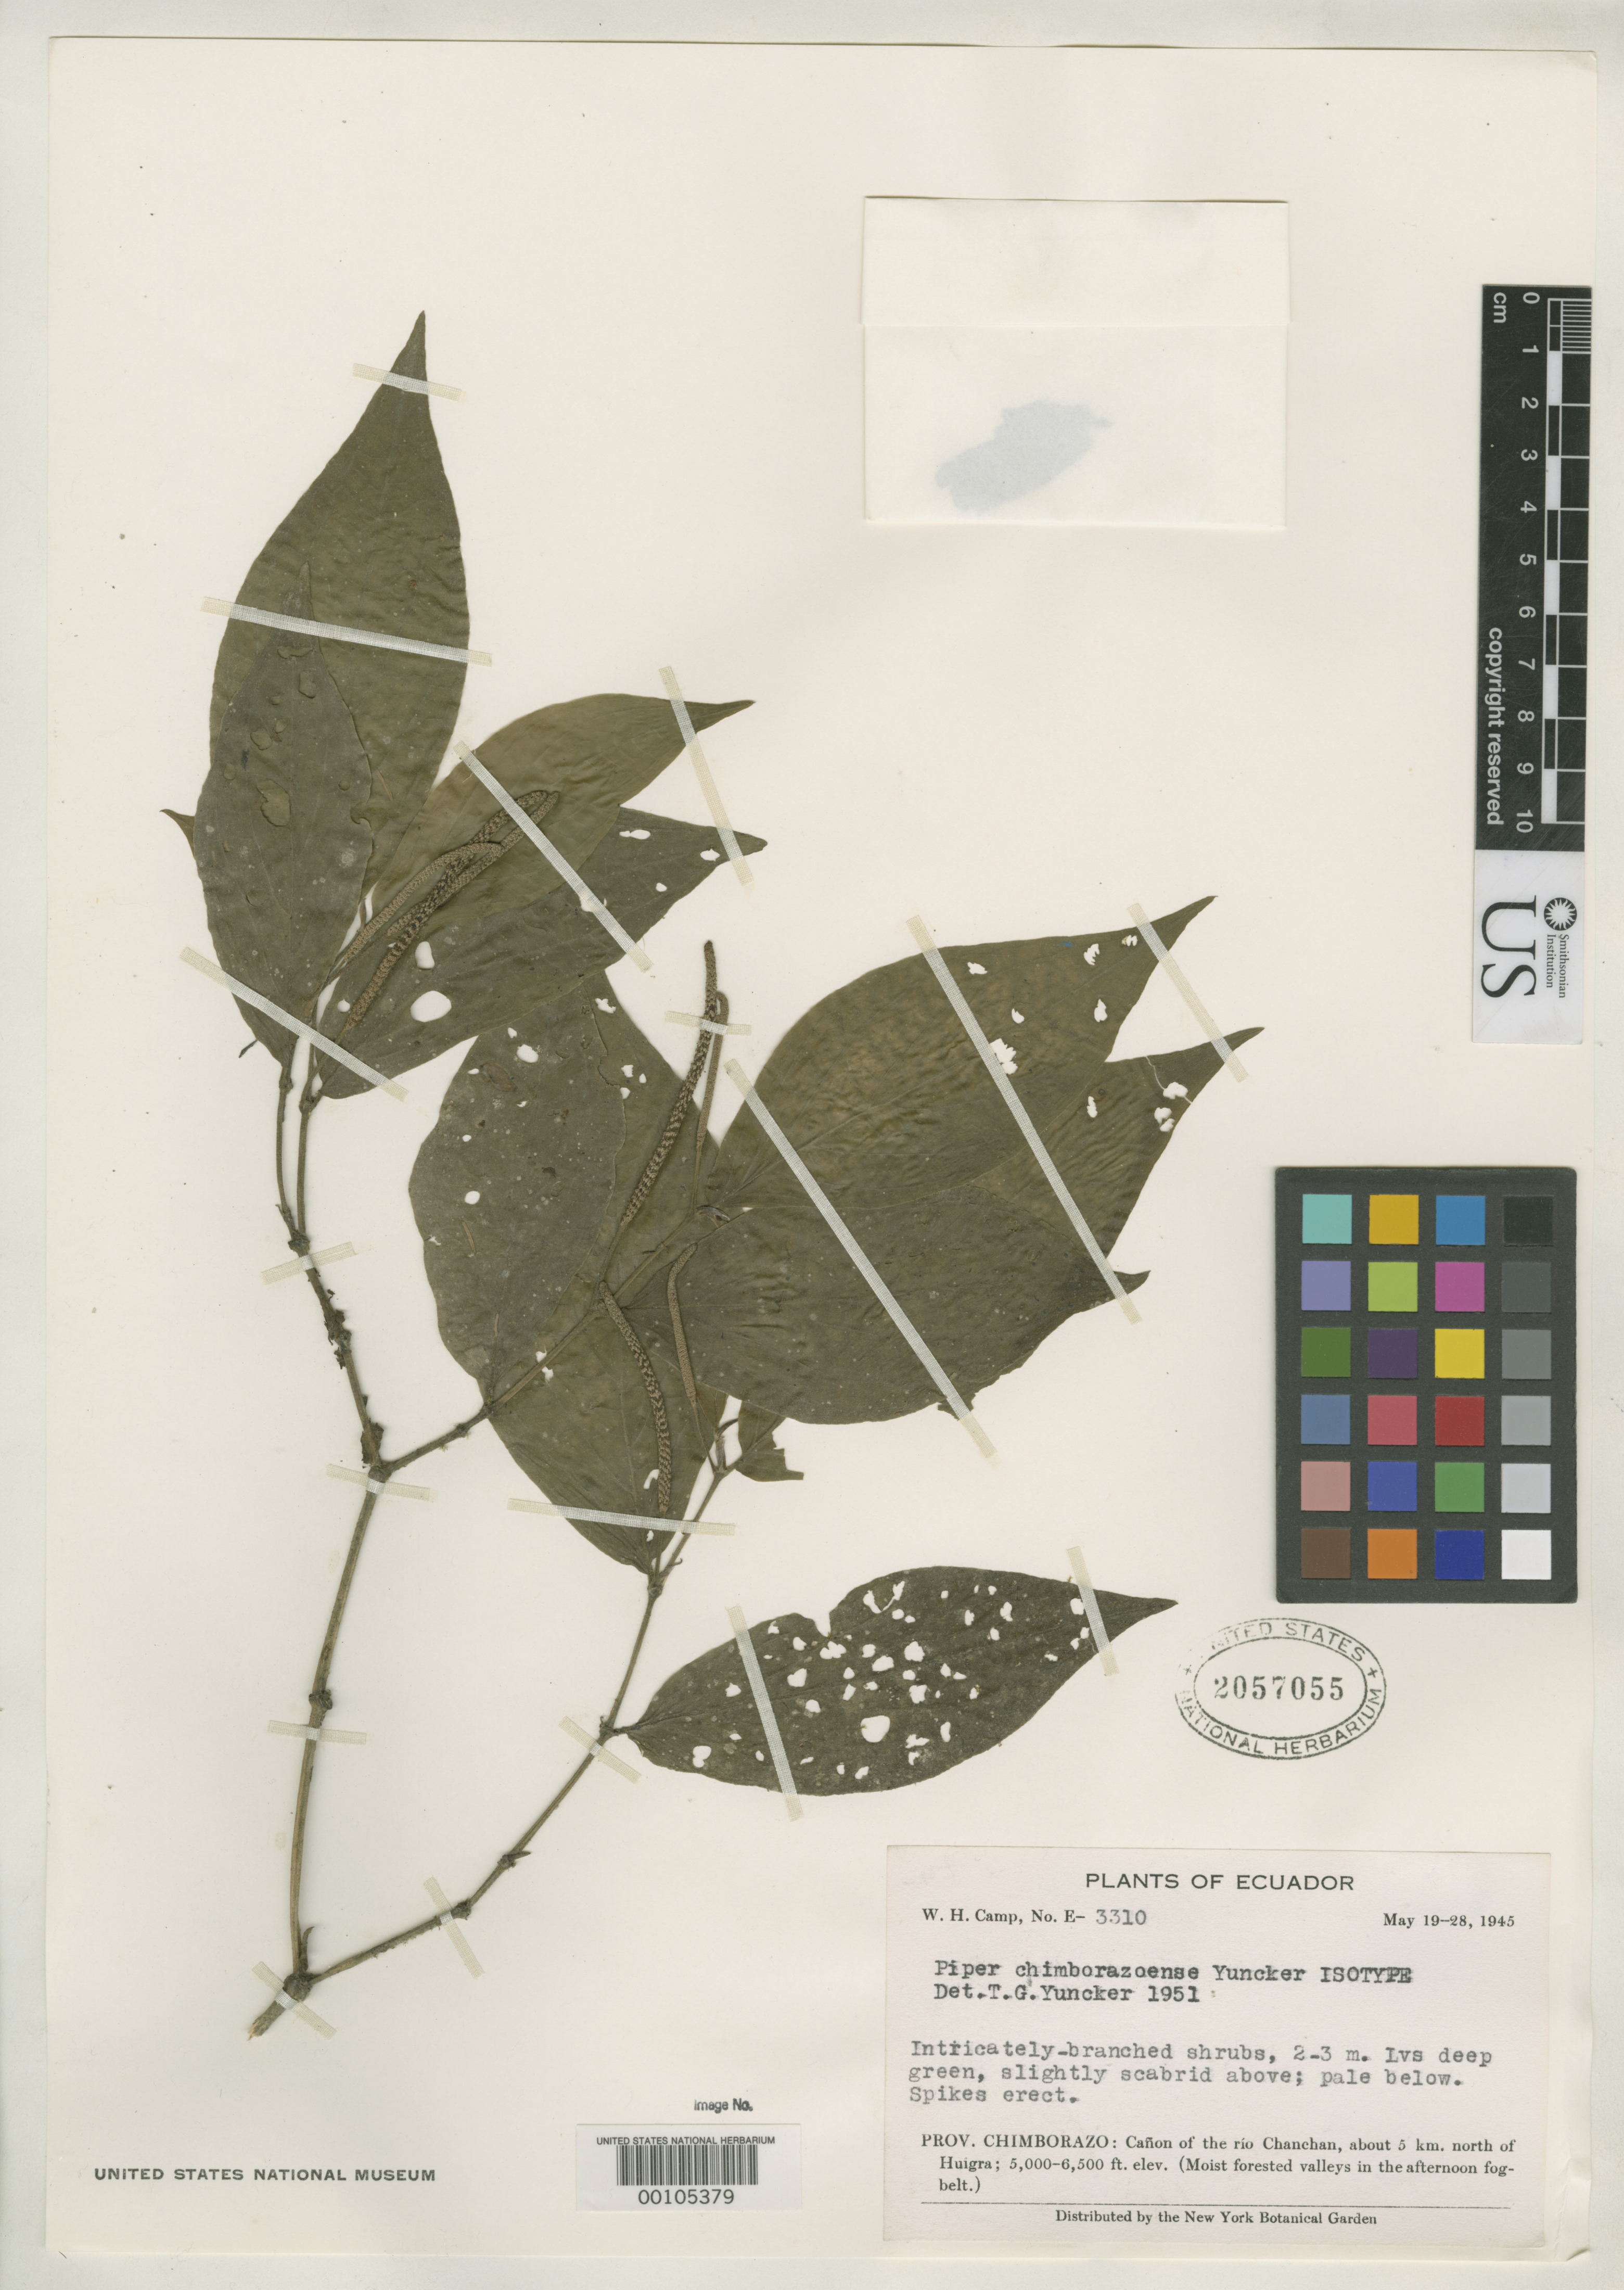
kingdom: Plantae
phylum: Tracheophyta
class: Magnoliopsida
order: Piperales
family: Piperaceae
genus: Piper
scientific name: Piper chimborazoense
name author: Yunck.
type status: Isotype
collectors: W. H. Camp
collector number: E-3310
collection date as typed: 19 May 1945 to 28 May 1945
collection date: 1945-05-19/1945-05-28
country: Ecuador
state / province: Chimborazo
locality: Rio Chanchan Canon, 5 km. N of Huigra.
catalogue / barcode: US 2057055